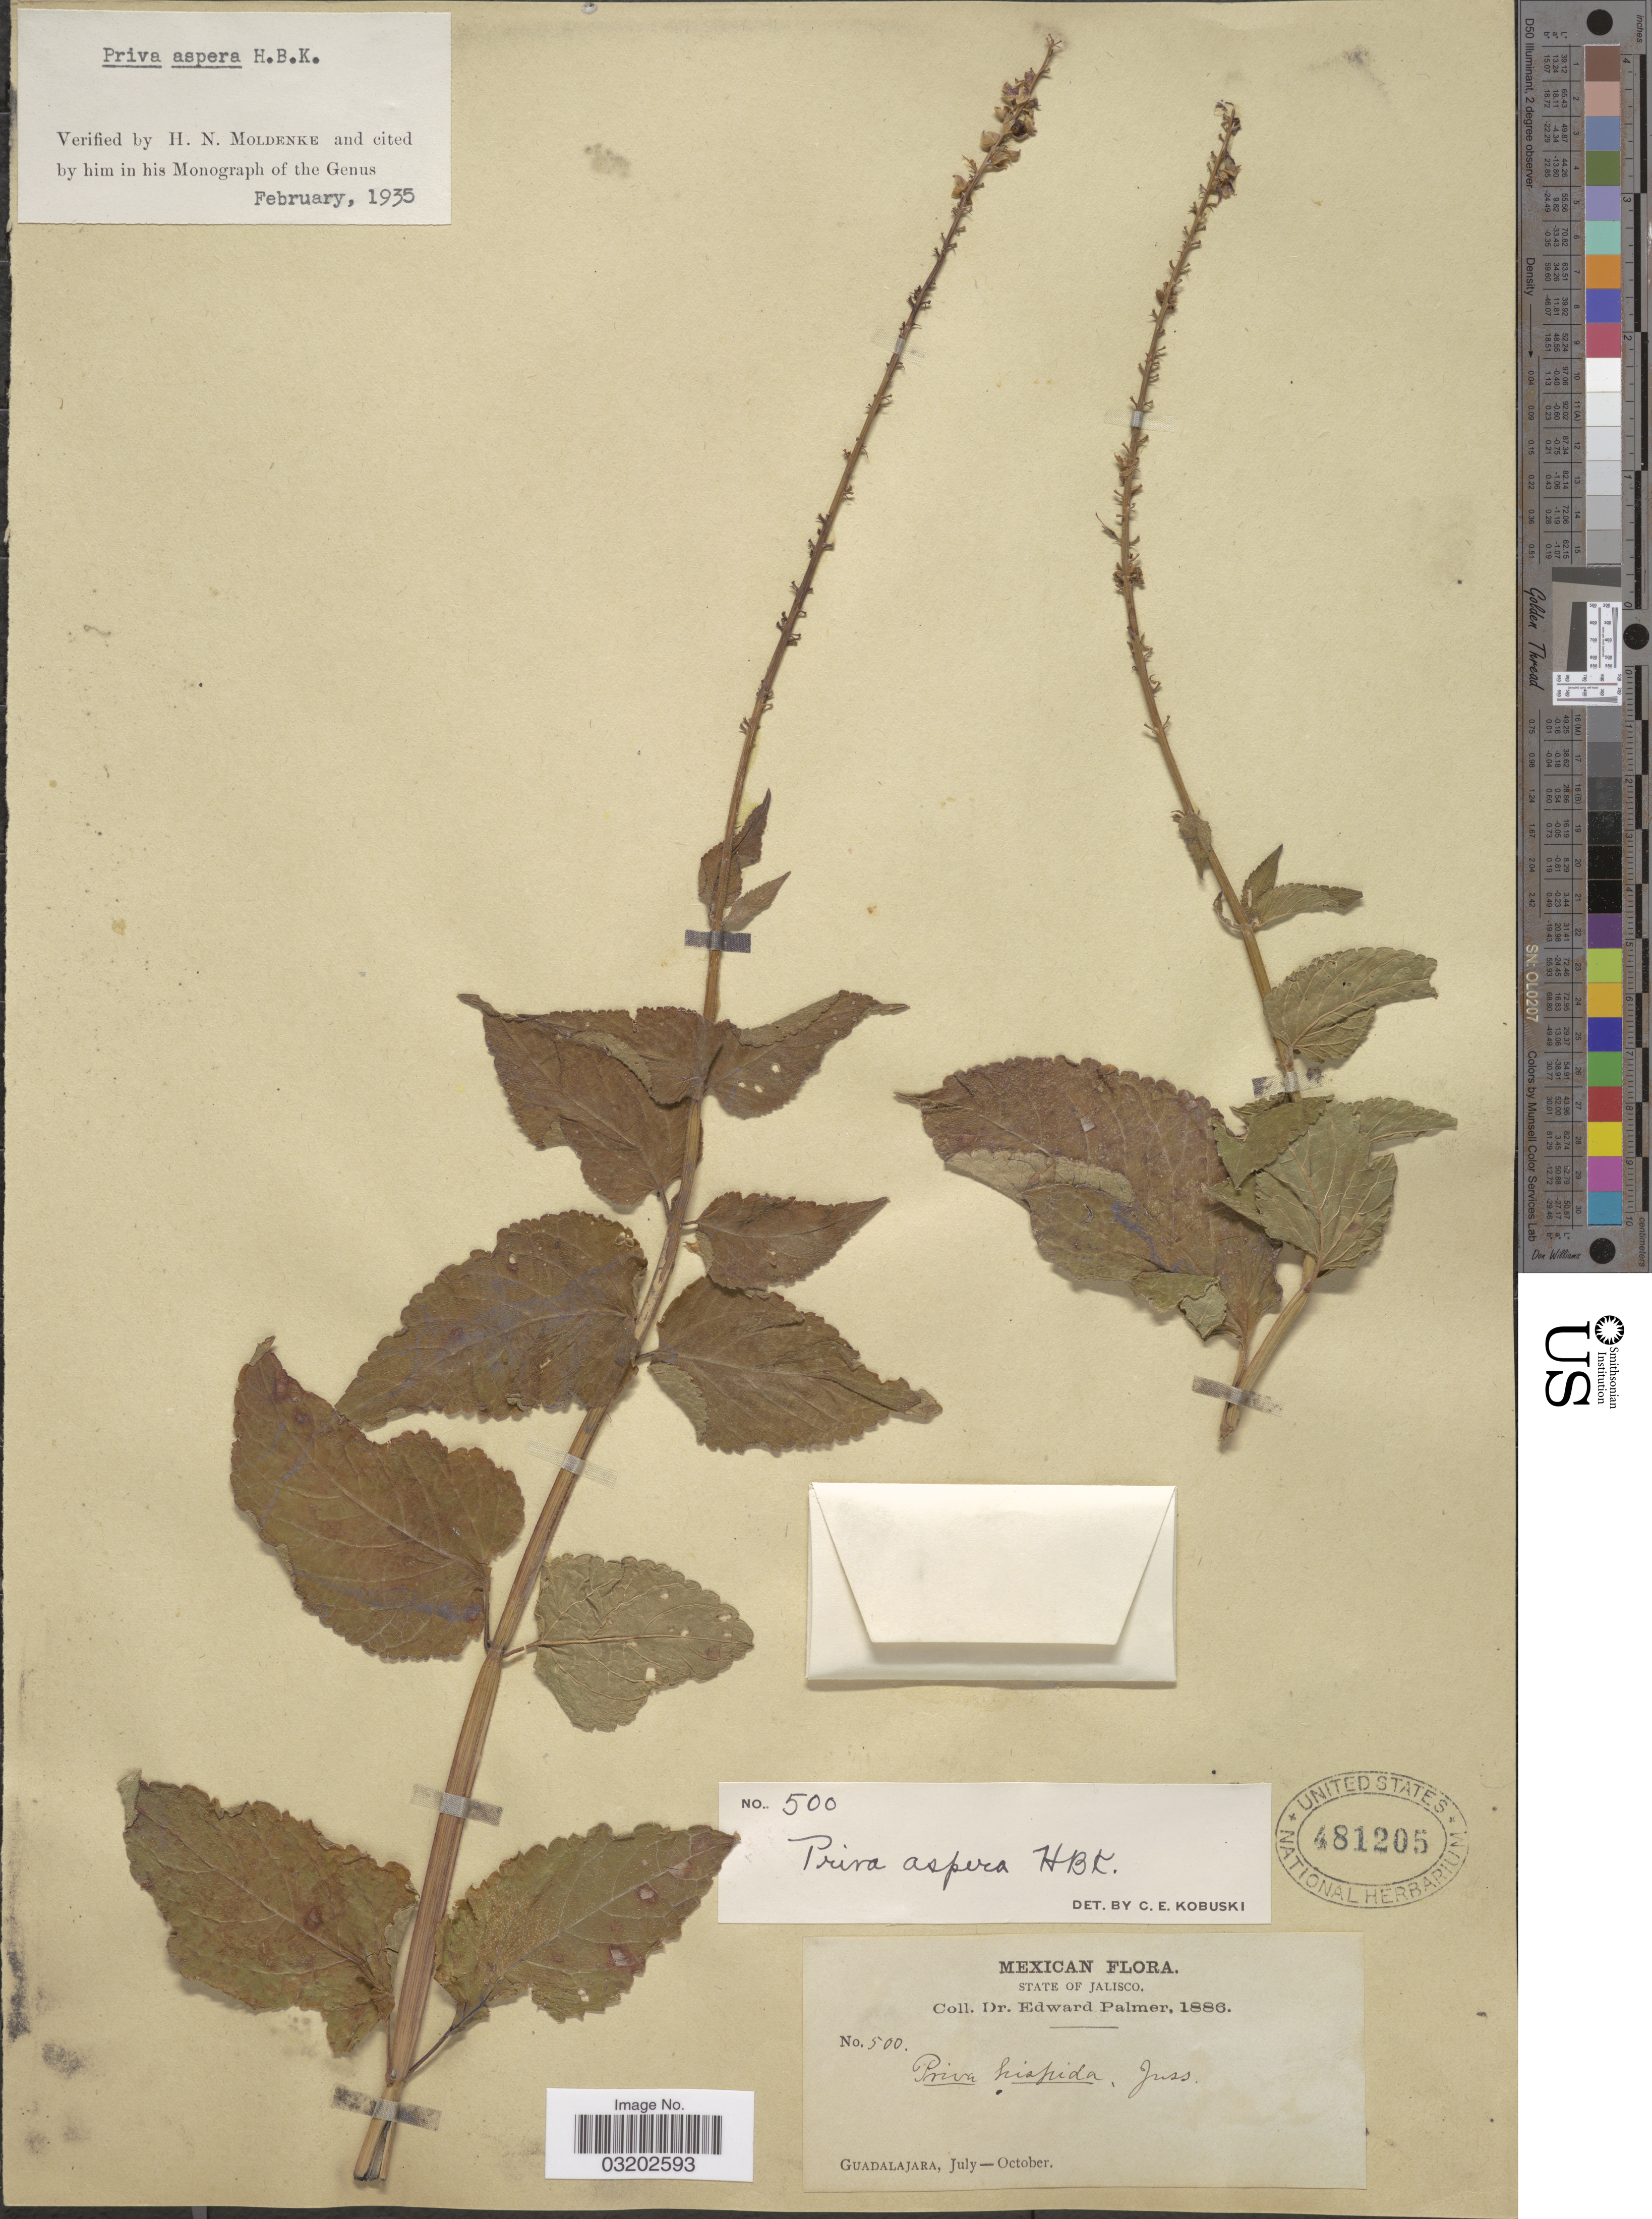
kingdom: Plantae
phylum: Tracheophyta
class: Magnoliopsida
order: Lamiales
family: Verbenaceae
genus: Priva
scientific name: Priva aspera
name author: Kunth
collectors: E. Palmer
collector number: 500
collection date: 1886-07/1886-10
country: Mexico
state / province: Jalisco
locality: Guadalajara.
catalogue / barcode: US 481205